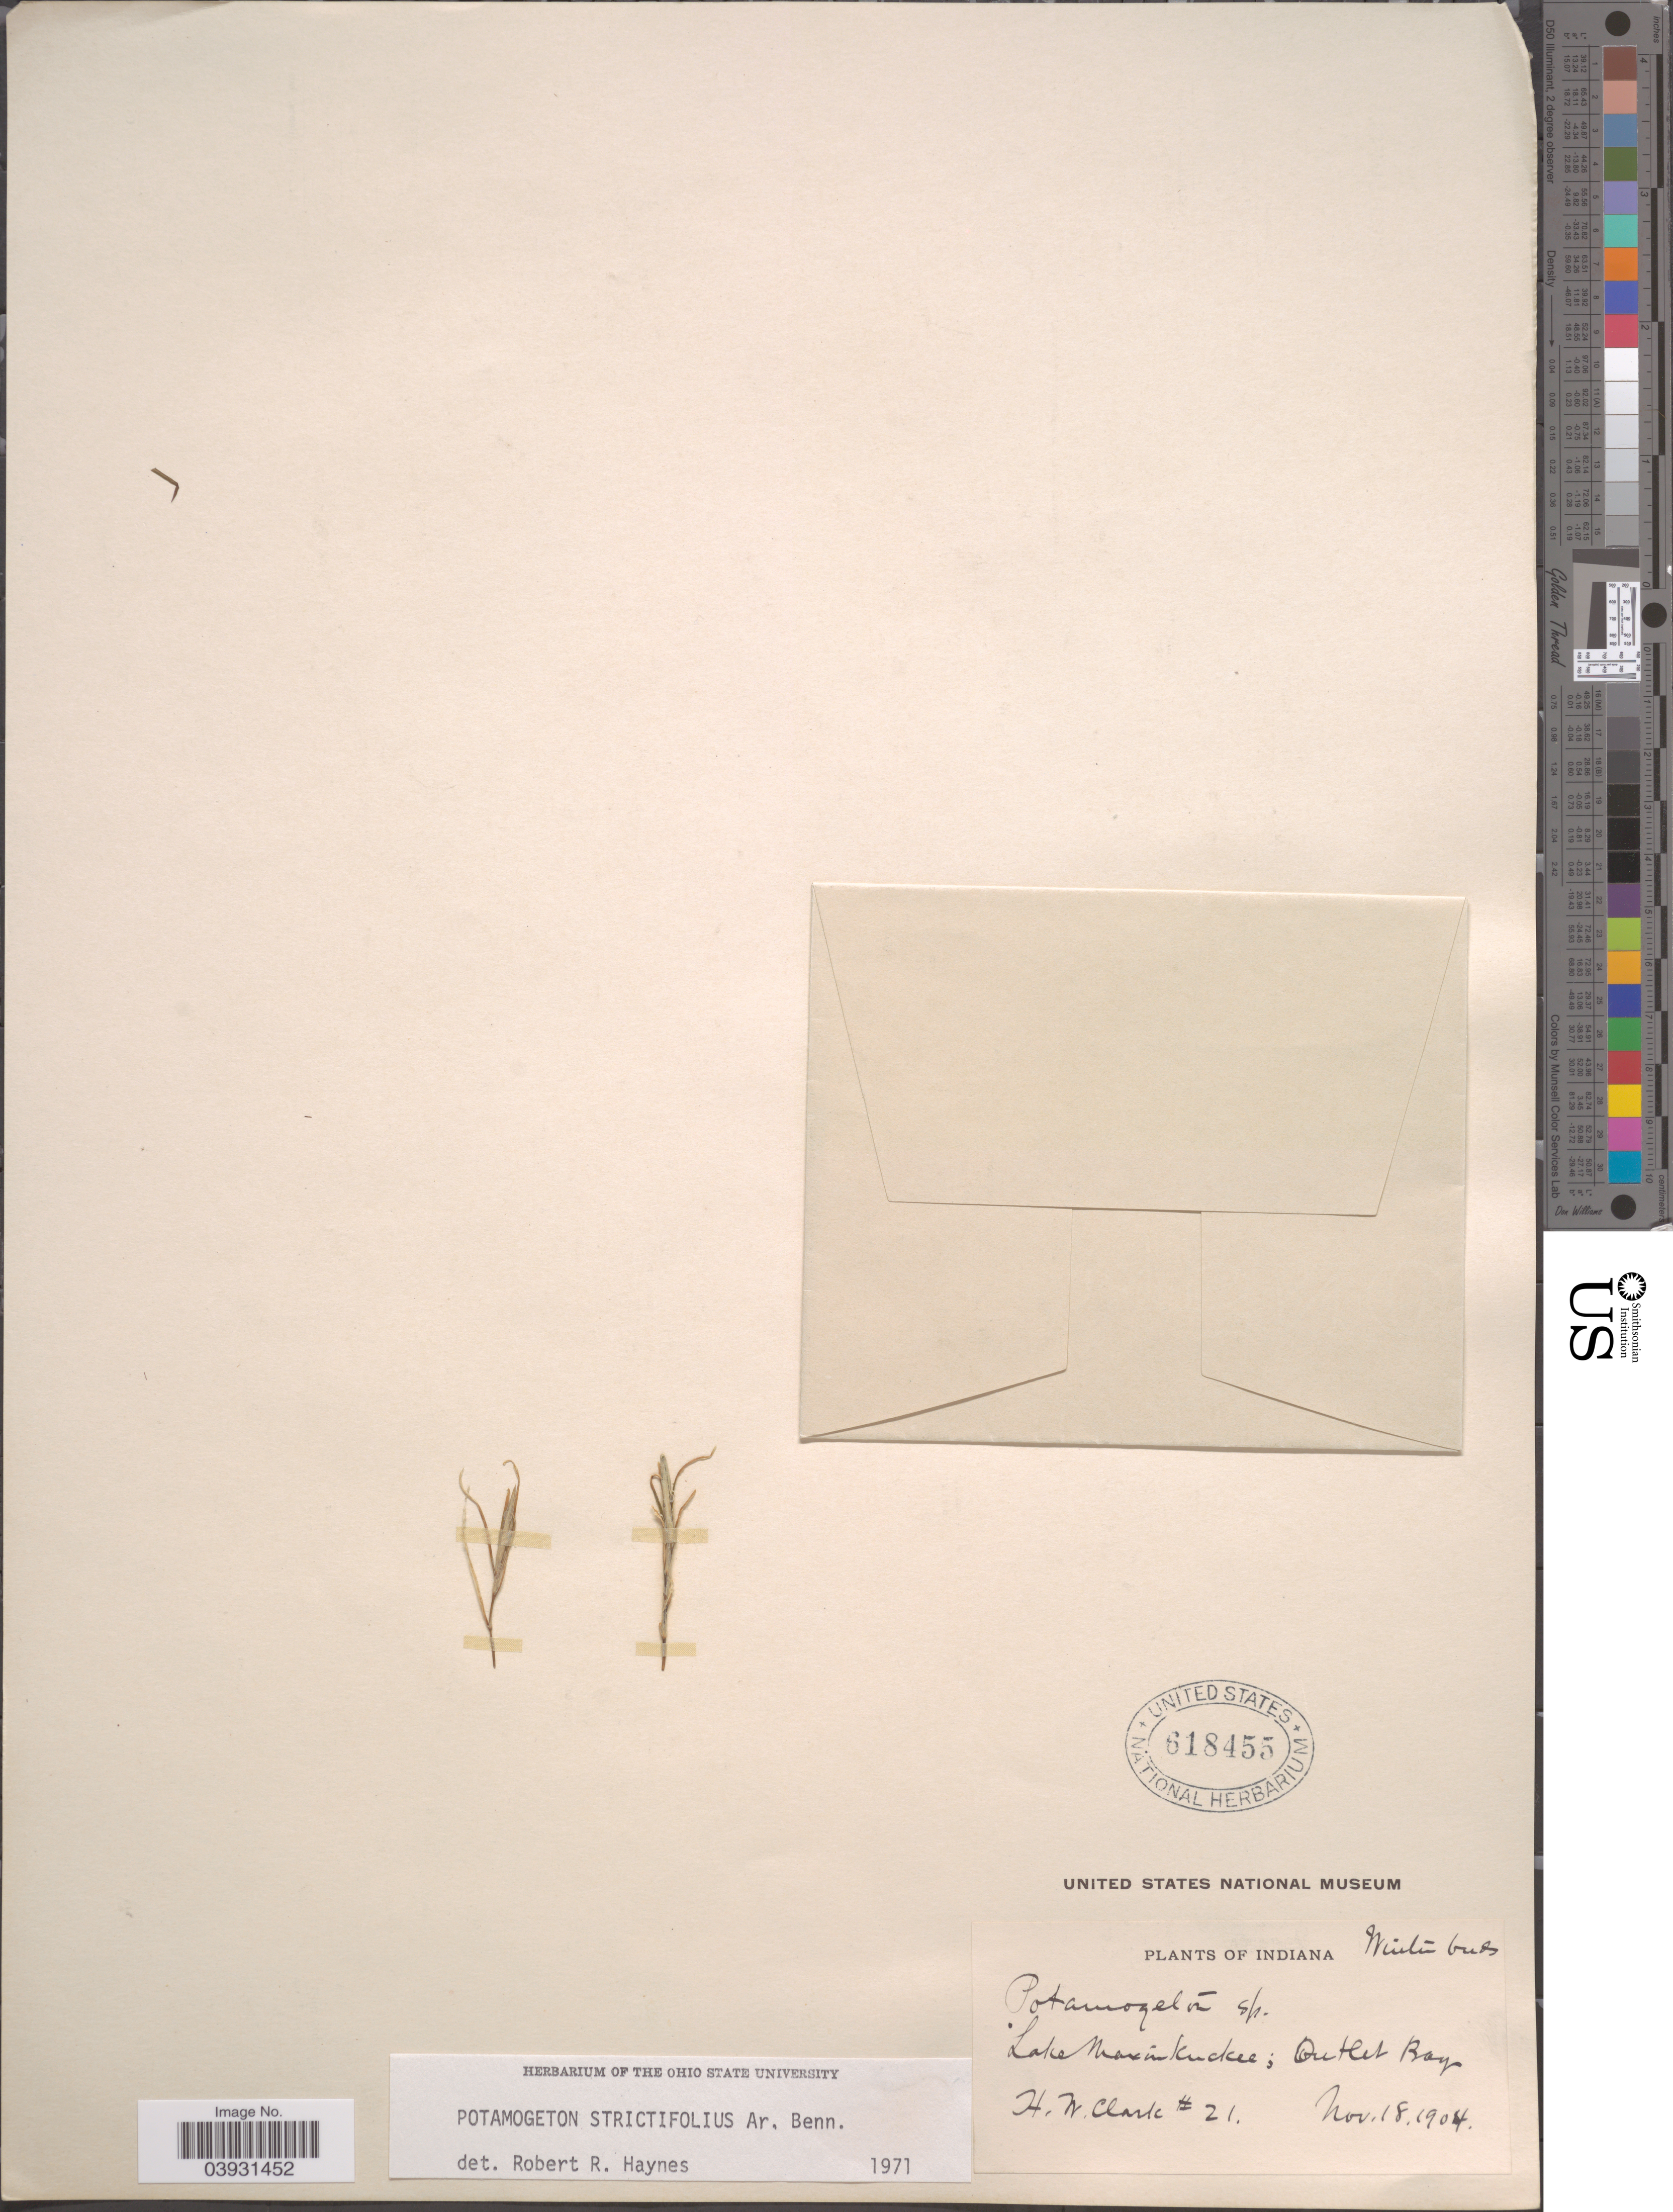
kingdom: Plantae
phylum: Tracheophyta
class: Liliopsida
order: Alismatales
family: Potamogetonaceae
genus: Potamogeton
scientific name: Potamogeton strictifolius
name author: A. Benn.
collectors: H. N. Clark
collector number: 21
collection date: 1904-11-18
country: United States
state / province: Indiana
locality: Lake Maxinkuckee; Outlet Bay.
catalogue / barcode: US 618455